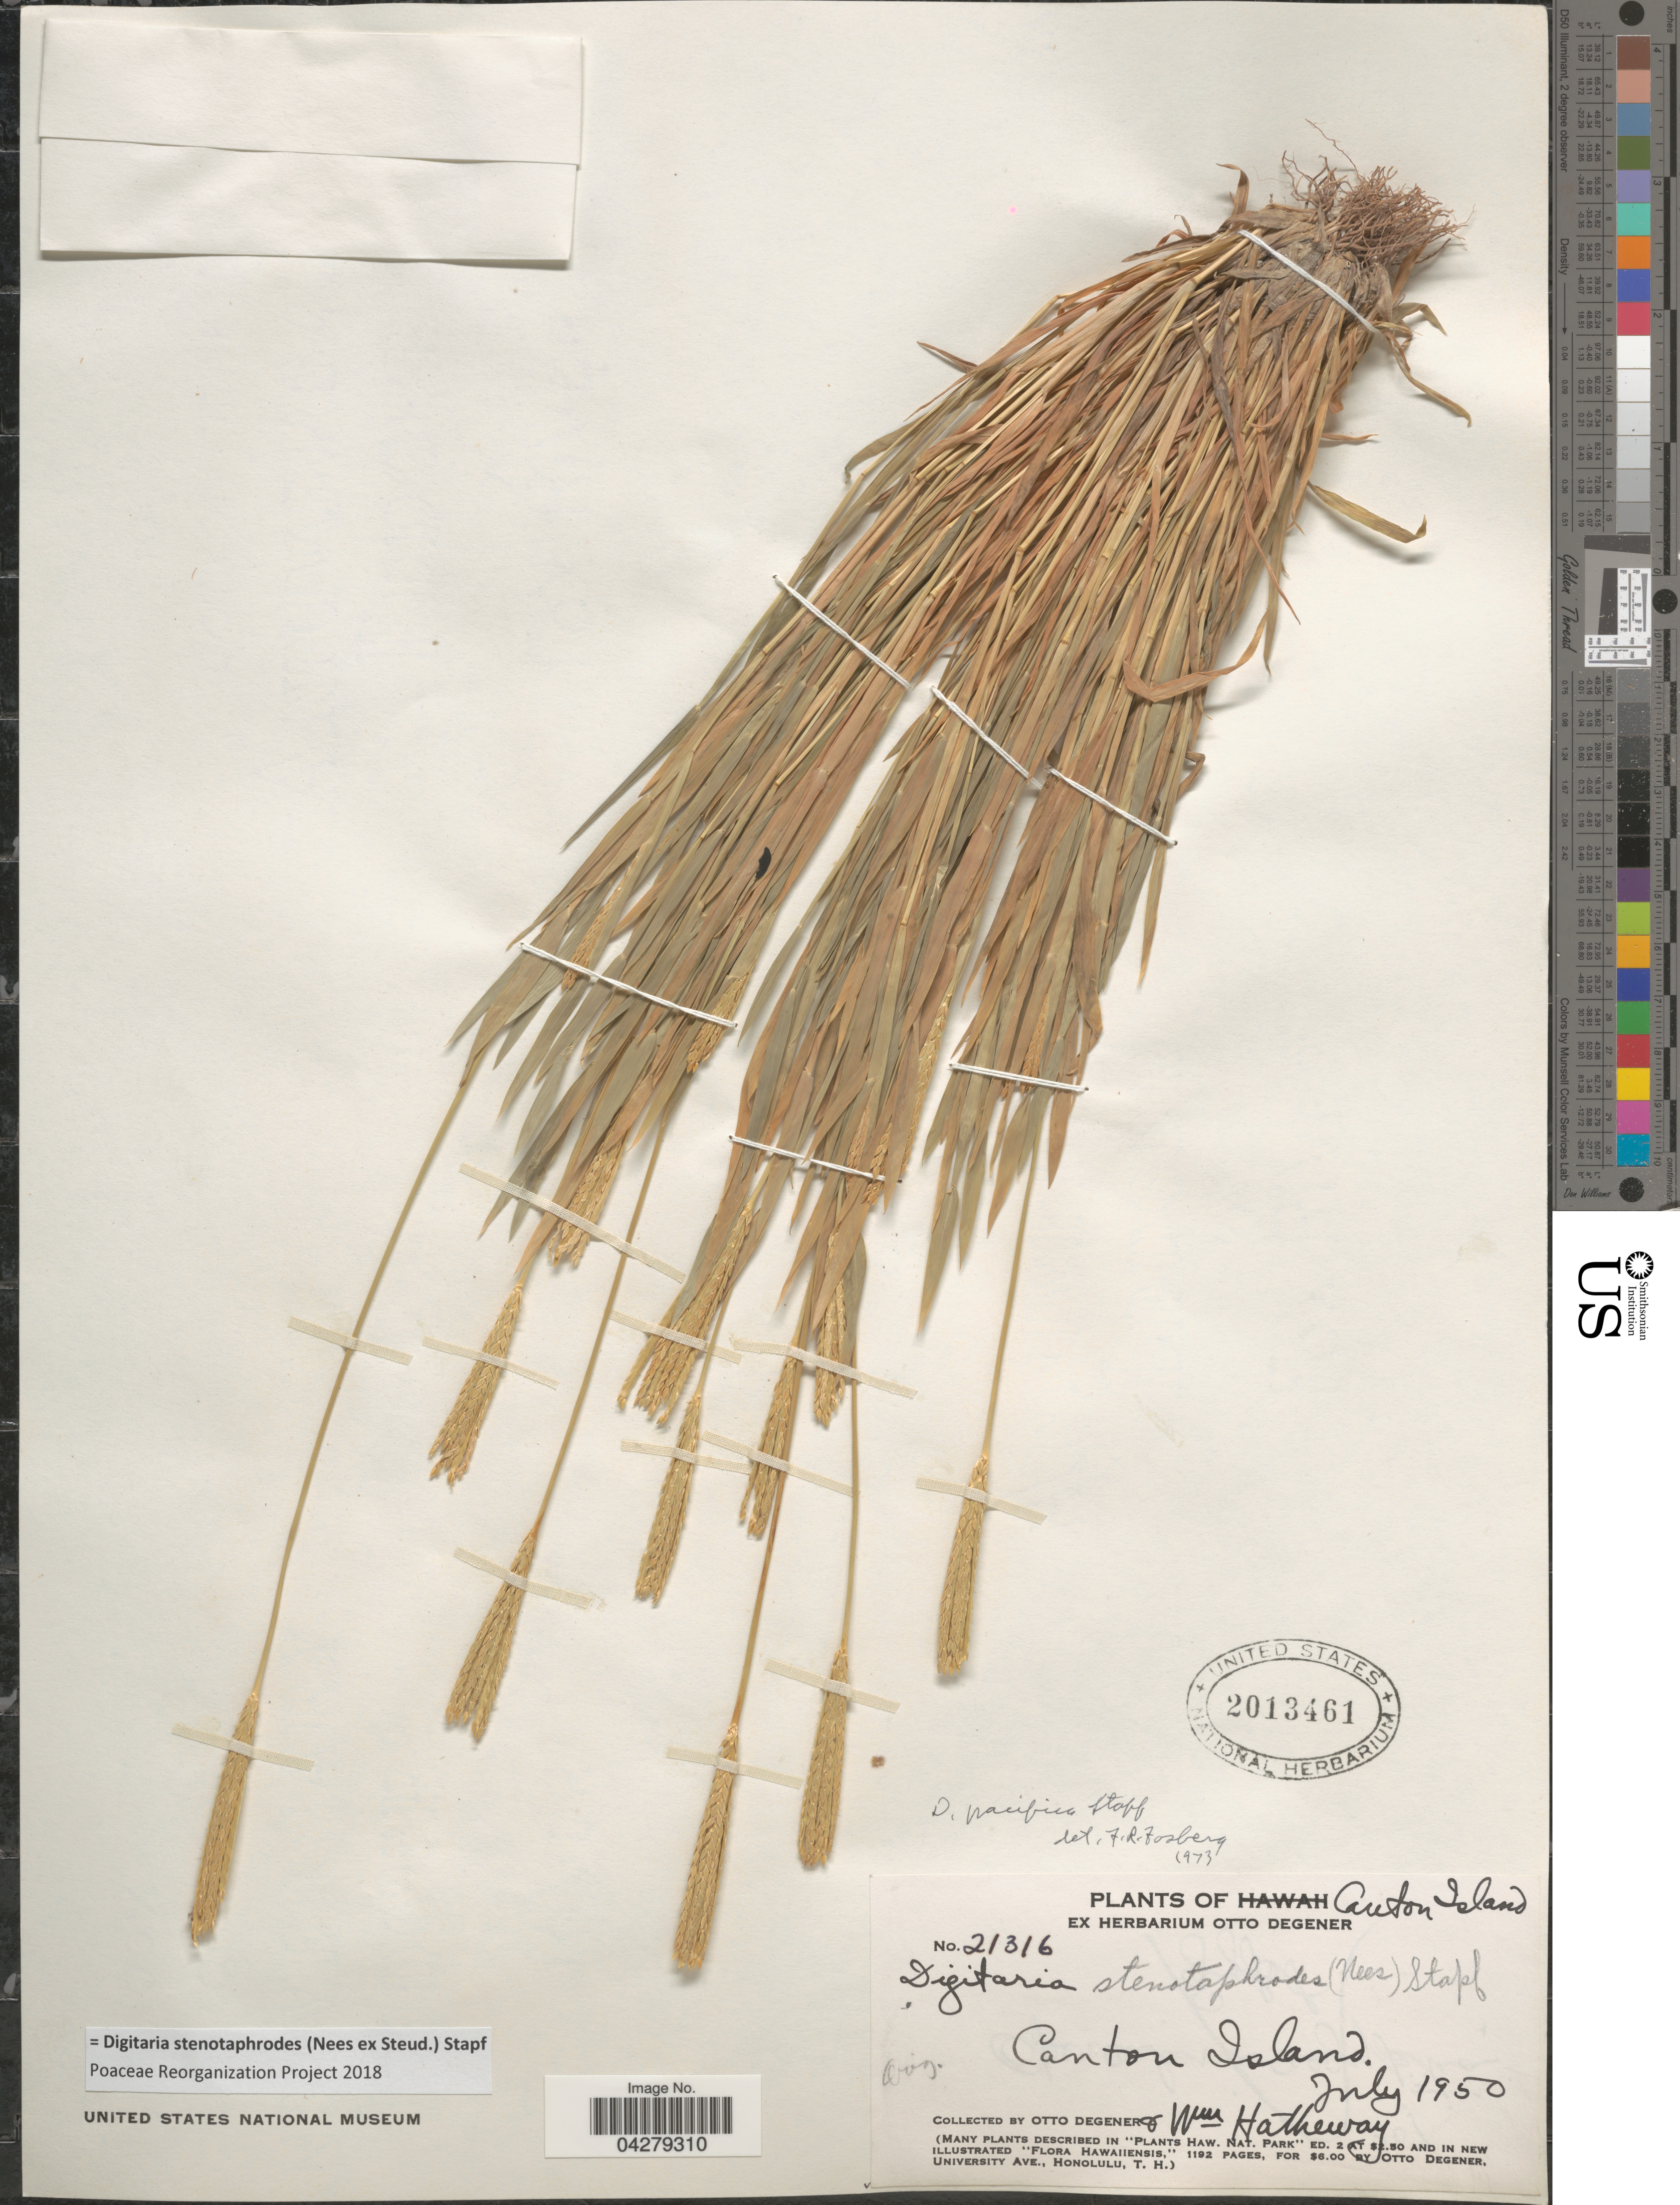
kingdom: Plantae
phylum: Tracheophyta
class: Liliopsida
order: Poales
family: Poaceae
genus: Digitaria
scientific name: Digitaria stenotaphrodes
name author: (Steud.) Stapf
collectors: O. Degener & W. Hatheway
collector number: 21316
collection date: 1950-07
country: Kiribati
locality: Canton Island.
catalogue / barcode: US 2013461